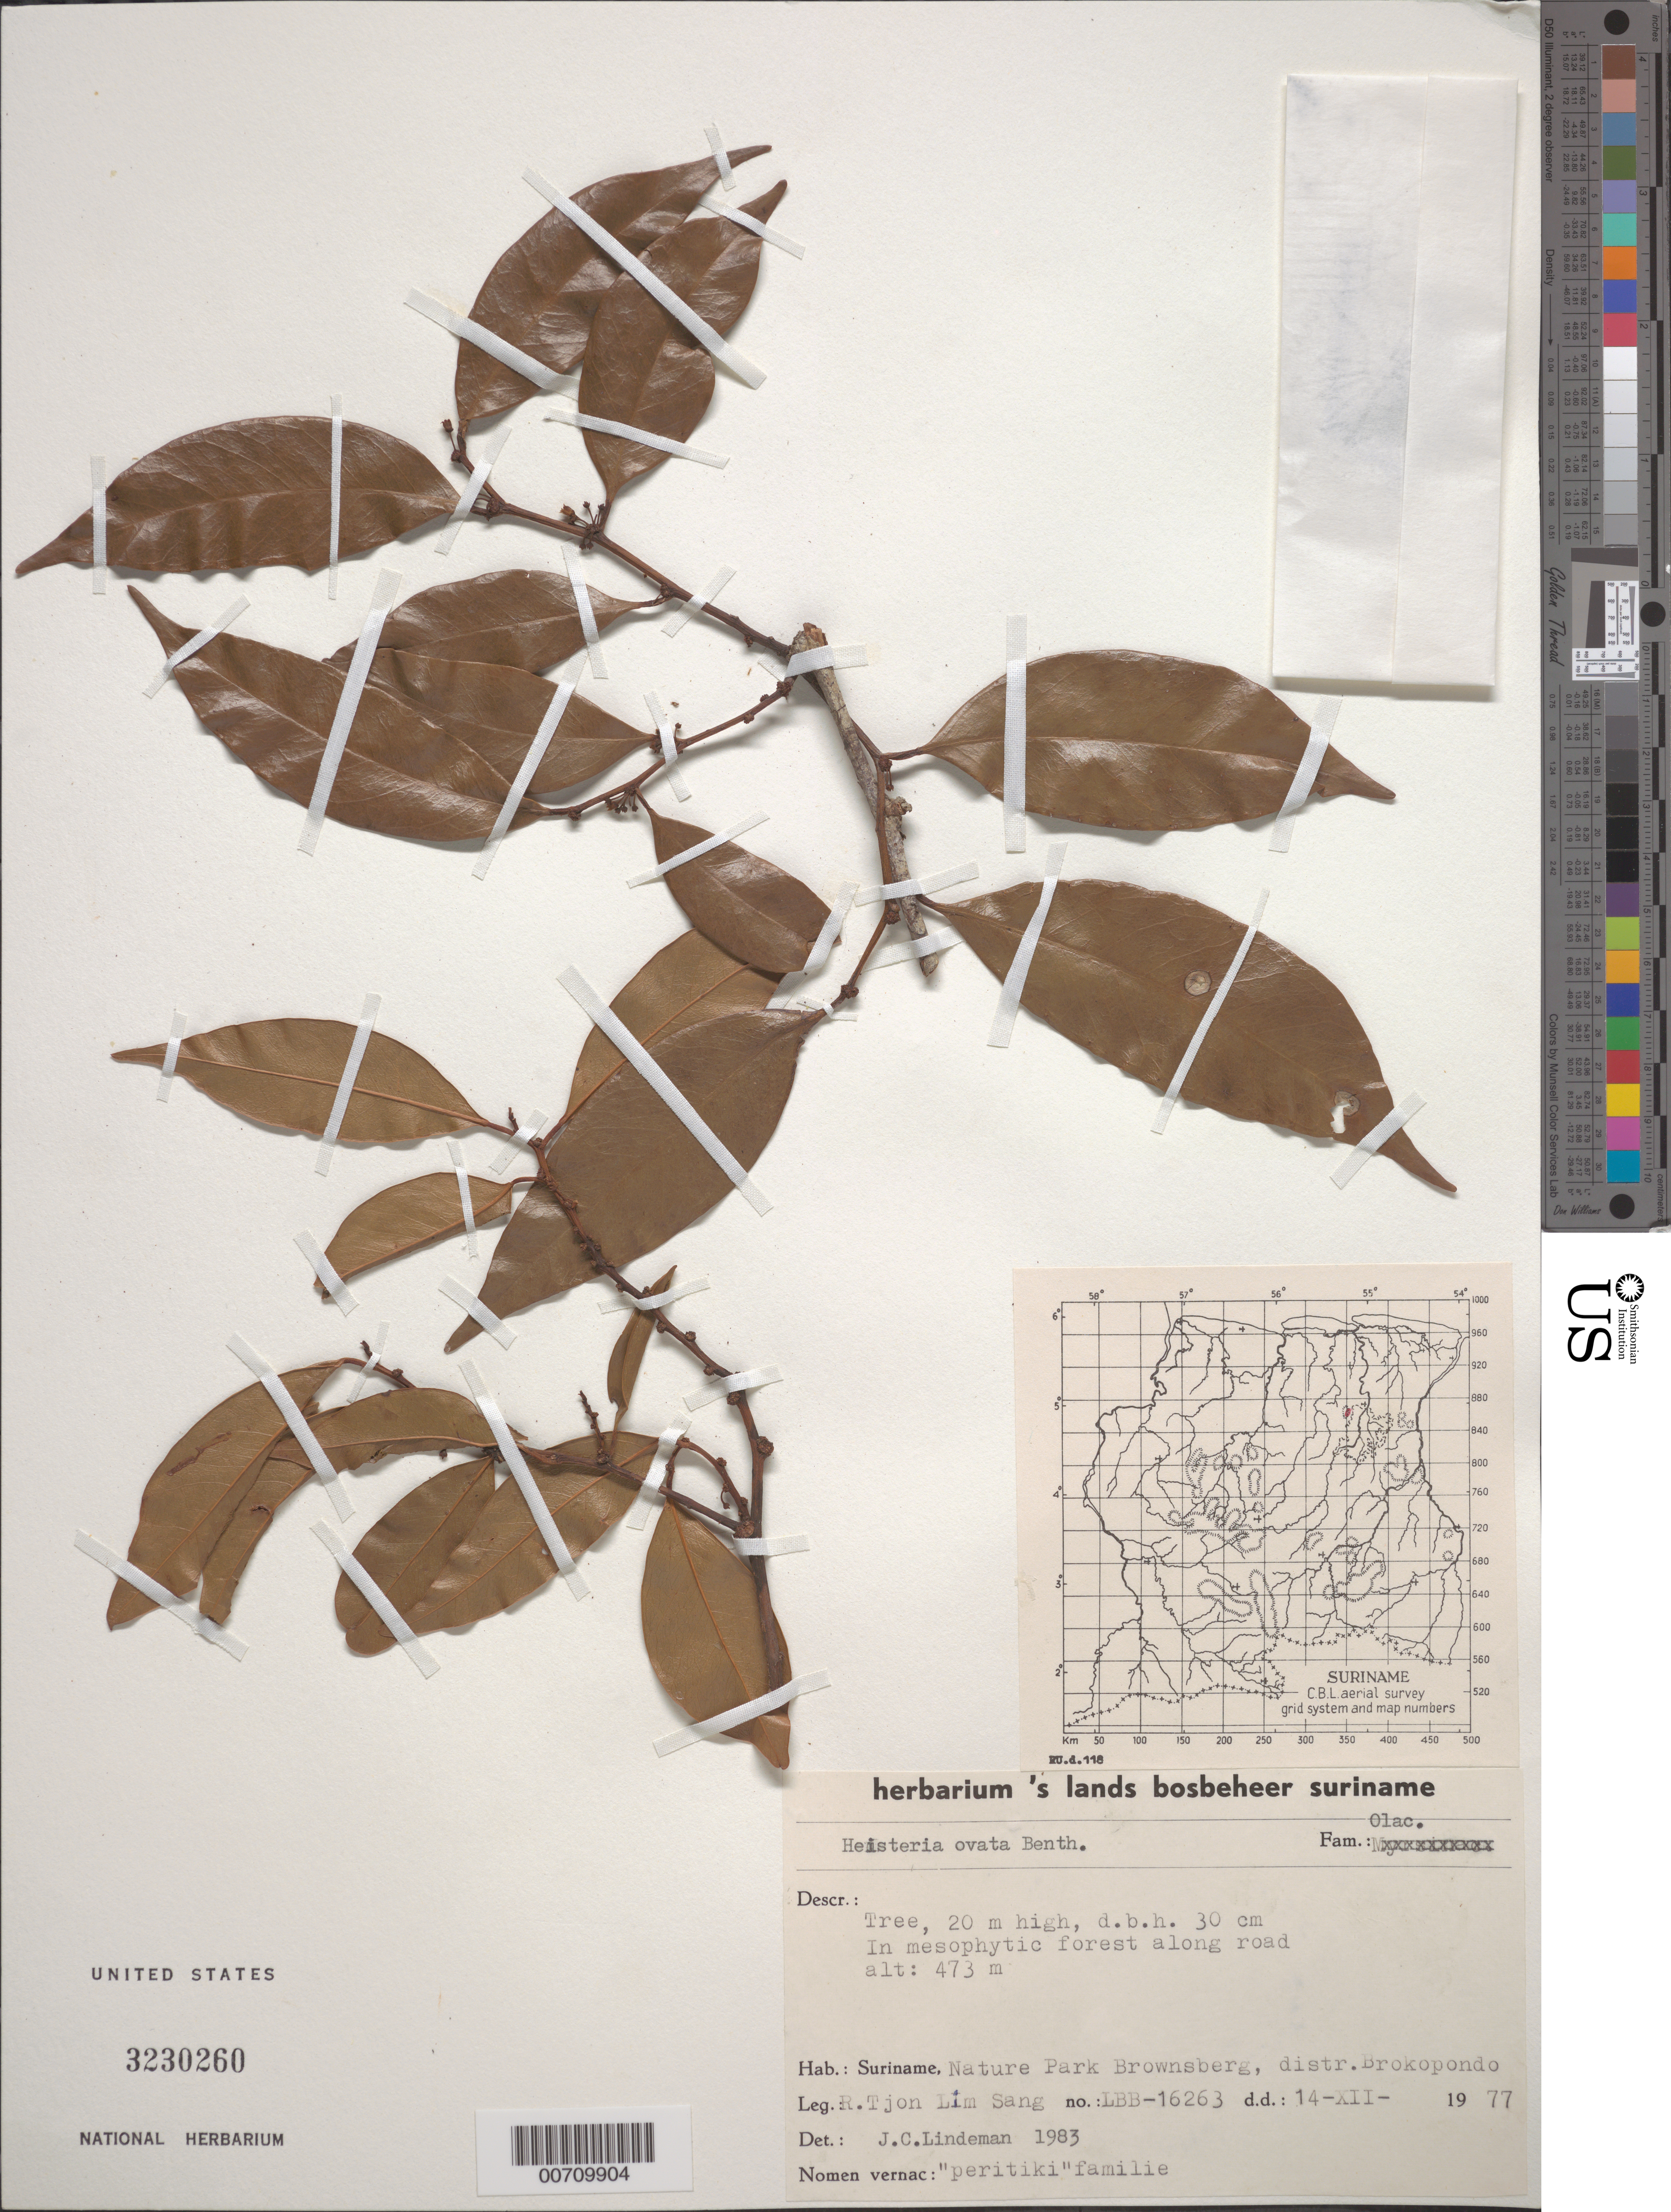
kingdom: Plantae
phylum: Tracheophyta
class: Magnoliopsida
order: Santalales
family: Erythropalaceae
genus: Heisteria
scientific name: Heisteria ovata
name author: Benth.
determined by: Lindeman, J. C.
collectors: R. Tjon-Lim-Sang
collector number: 16263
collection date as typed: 14-Dec-77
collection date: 1977-12-14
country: Suriname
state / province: Brokopondo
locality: Brownsberg Nature Reserve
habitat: Mesophytic forest along road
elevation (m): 473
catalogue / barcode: US 3230260